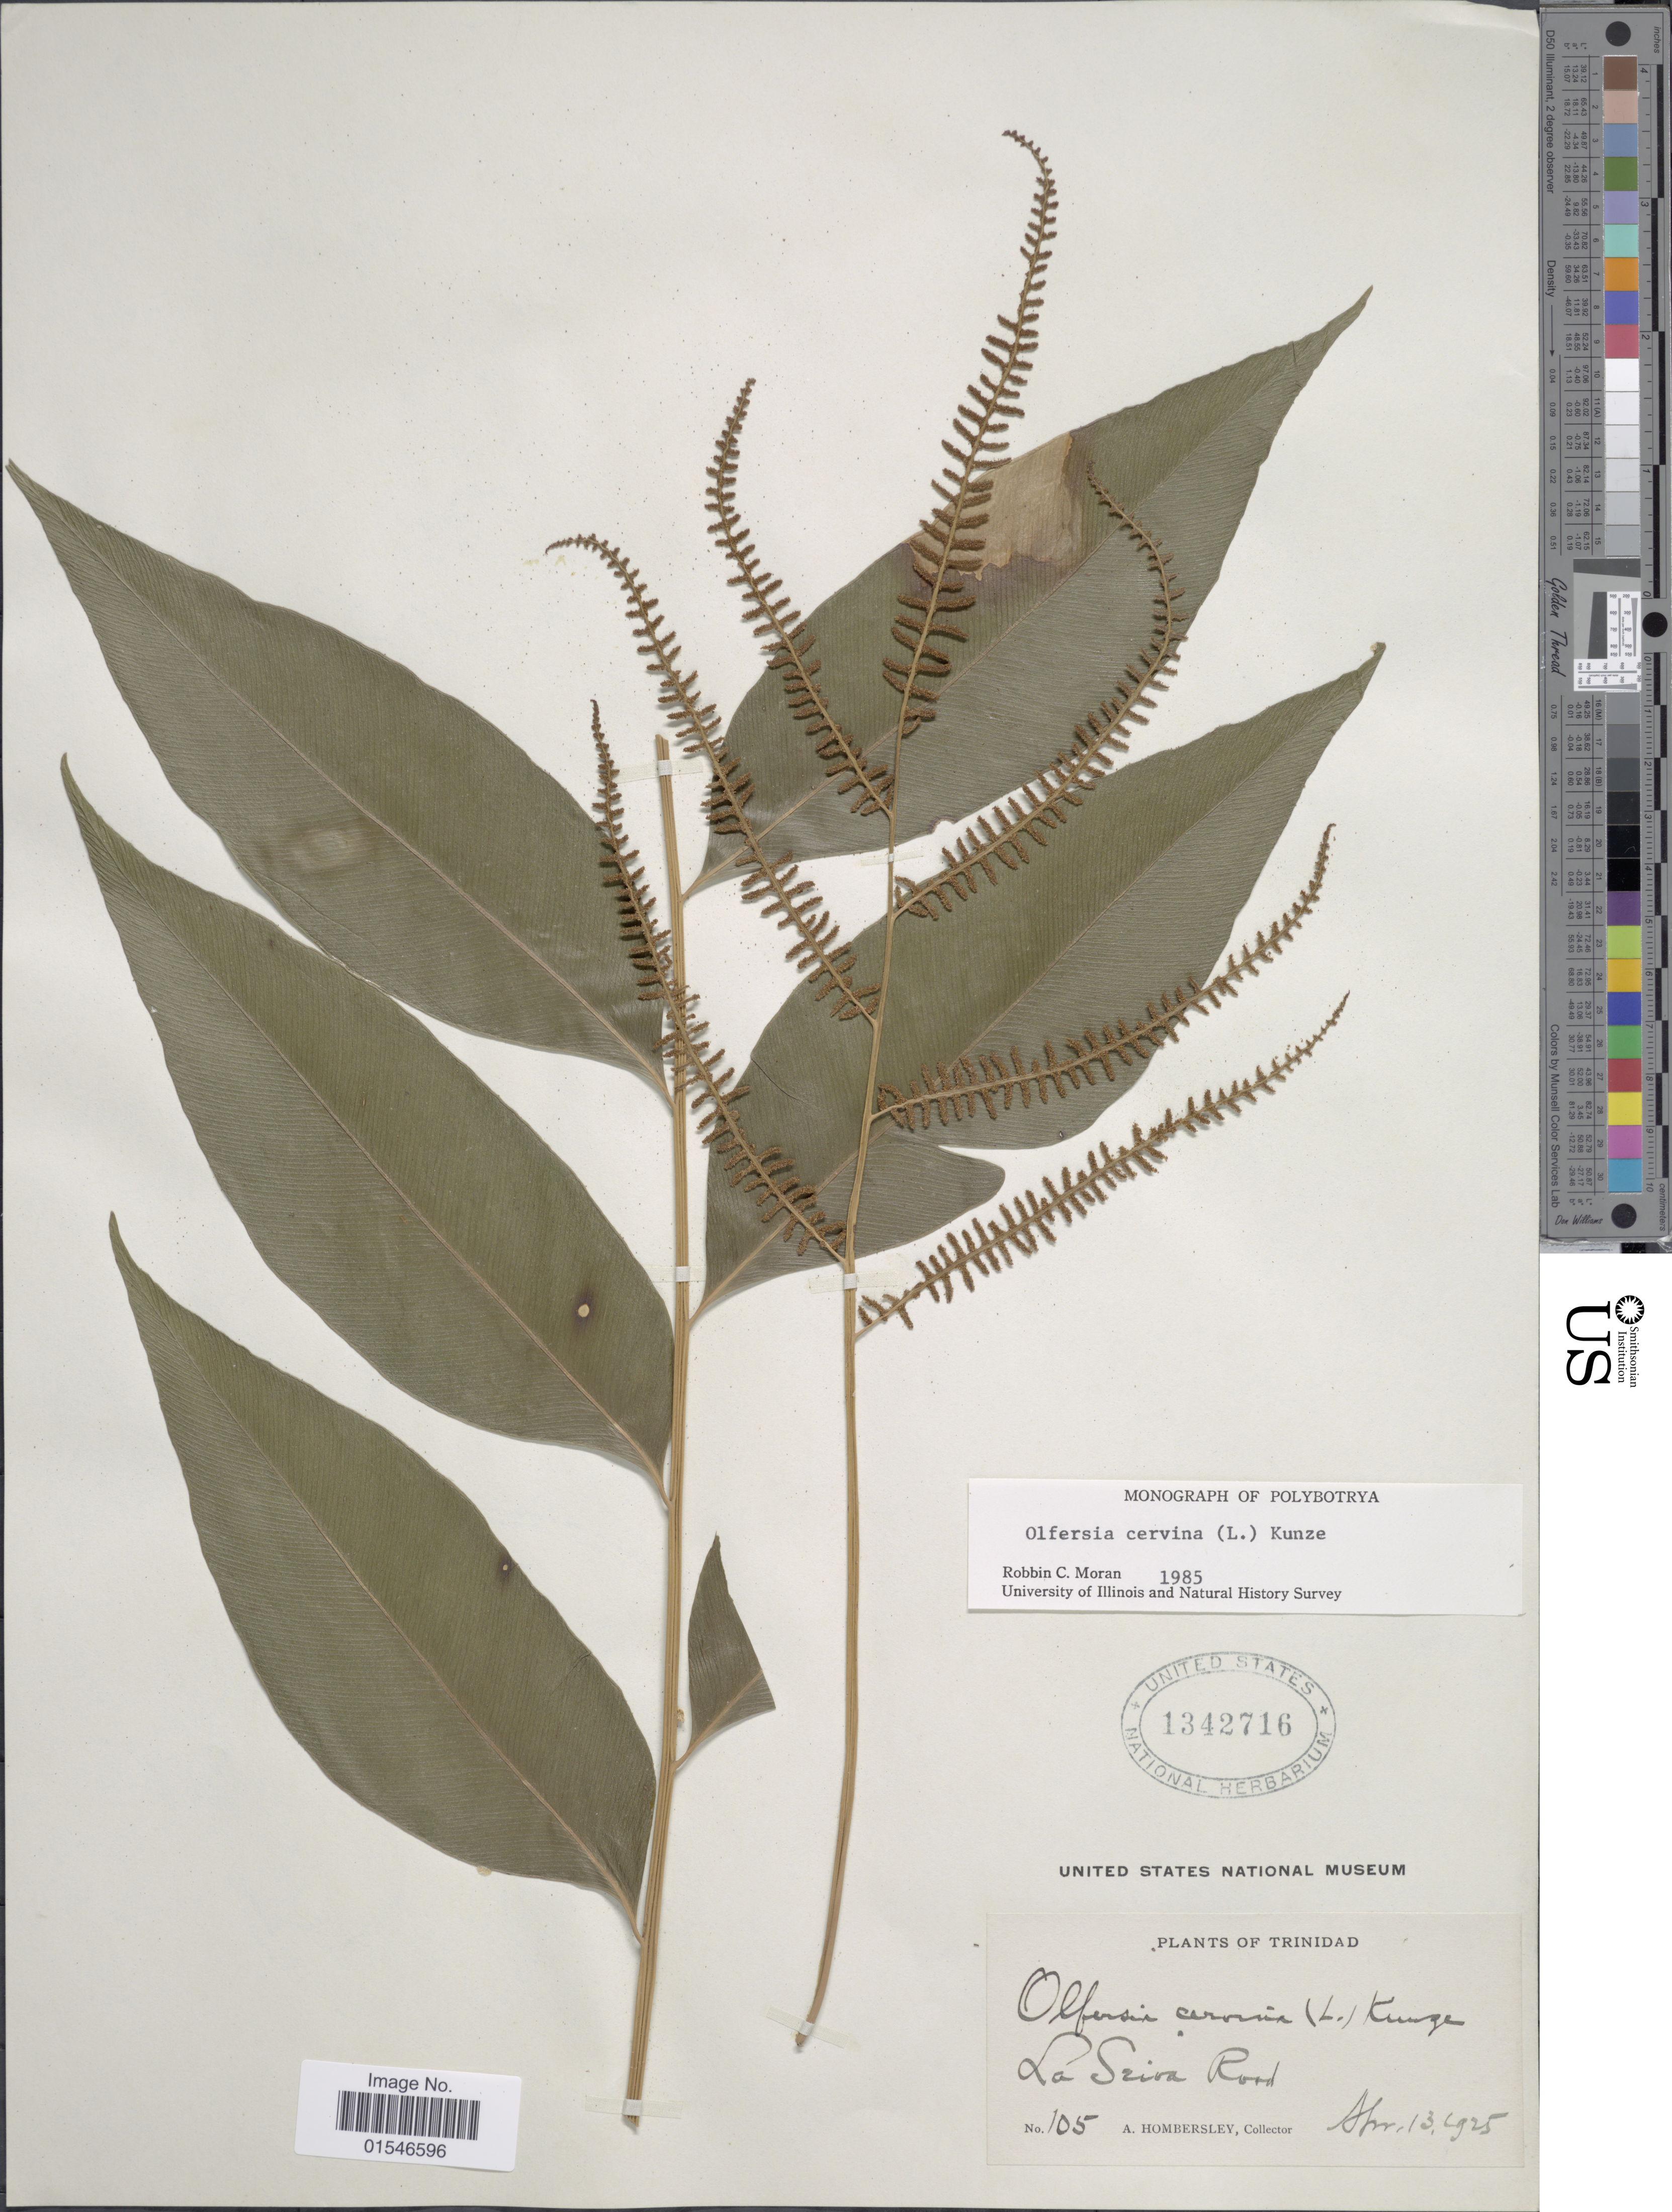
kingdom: Plantae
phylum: Tracheophyta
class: Polypodiopsida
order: Polypodiales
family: Dryopteridaceae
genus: Olfersia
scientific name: Olfersia cervina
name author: (L.) Kunze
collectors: A. Hombersley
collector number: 105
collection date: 1925-04-13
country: Trinidad and Tobago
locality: Trinidad. La Seiva Road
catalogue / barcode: US 1342716